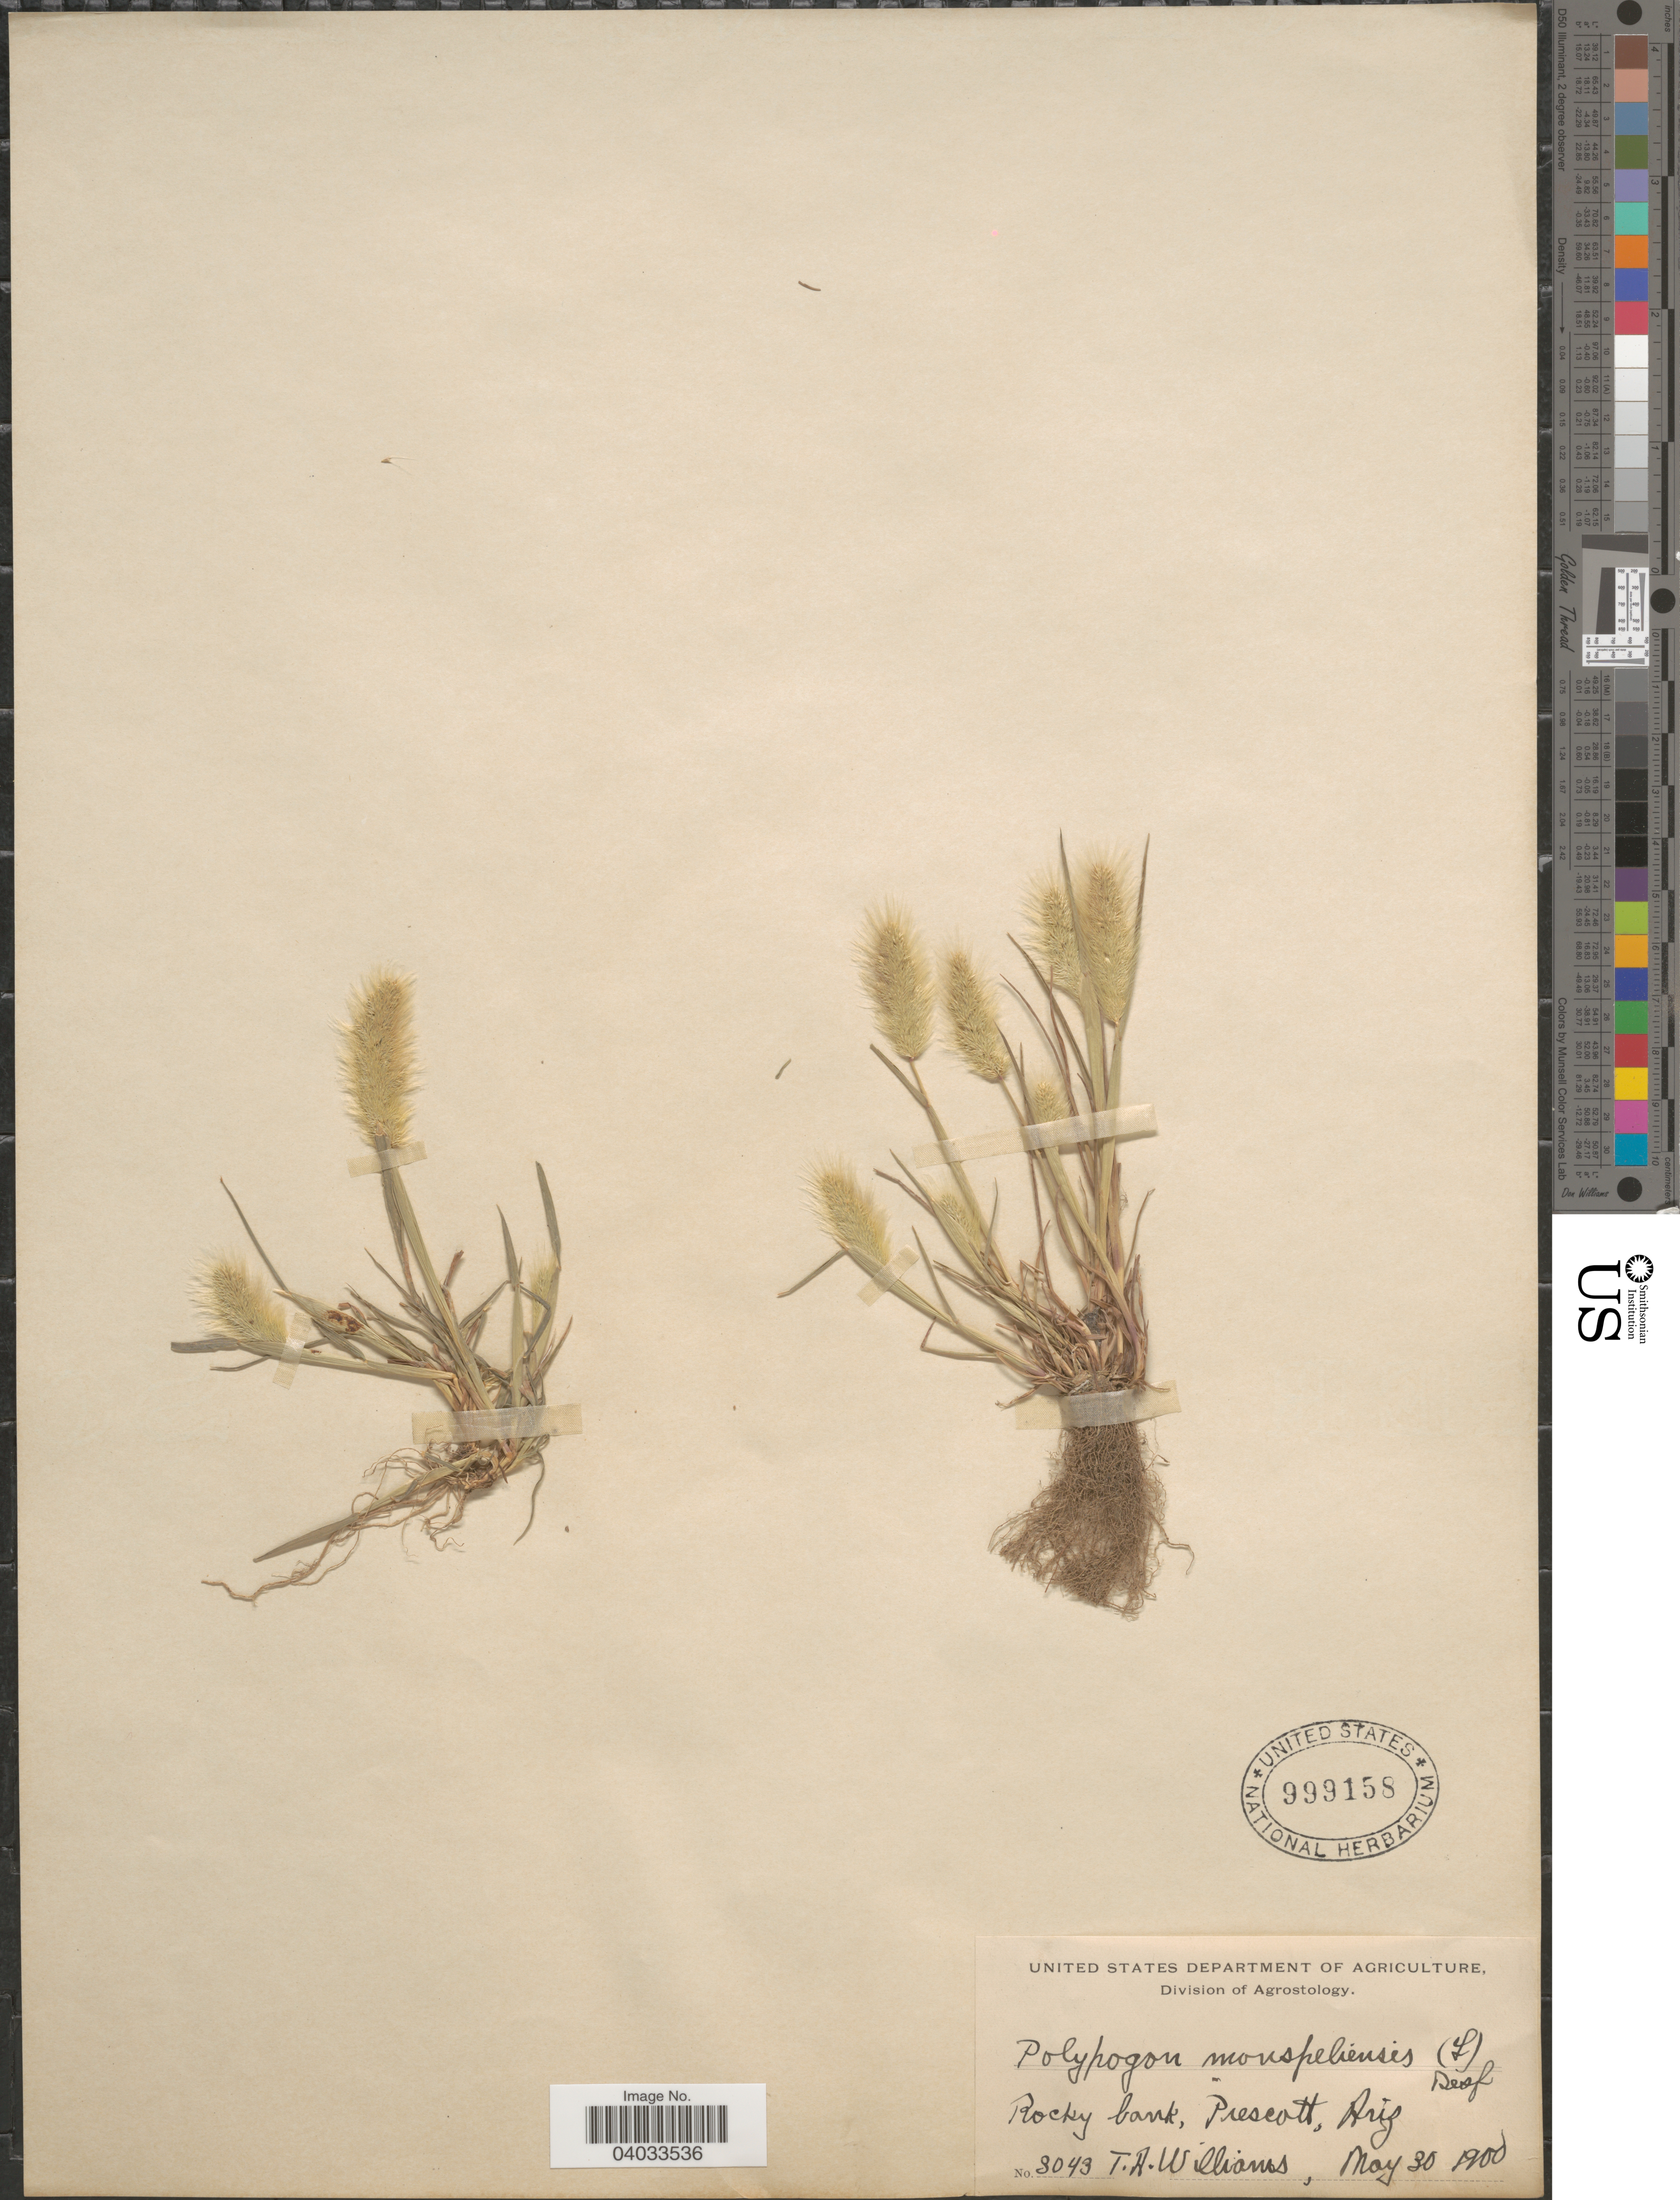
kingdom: Plantae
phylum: Tracheophyta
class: Liliopsida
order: Poales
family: Poaceae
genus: Polypogon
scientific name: Polypogon monspeliensis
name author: (L.) Desf.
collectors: T. Williams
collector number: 3043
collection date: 1900-05-30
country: United States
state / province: Arizona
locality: Rocky bank, Prescott.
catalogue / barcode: US 999158